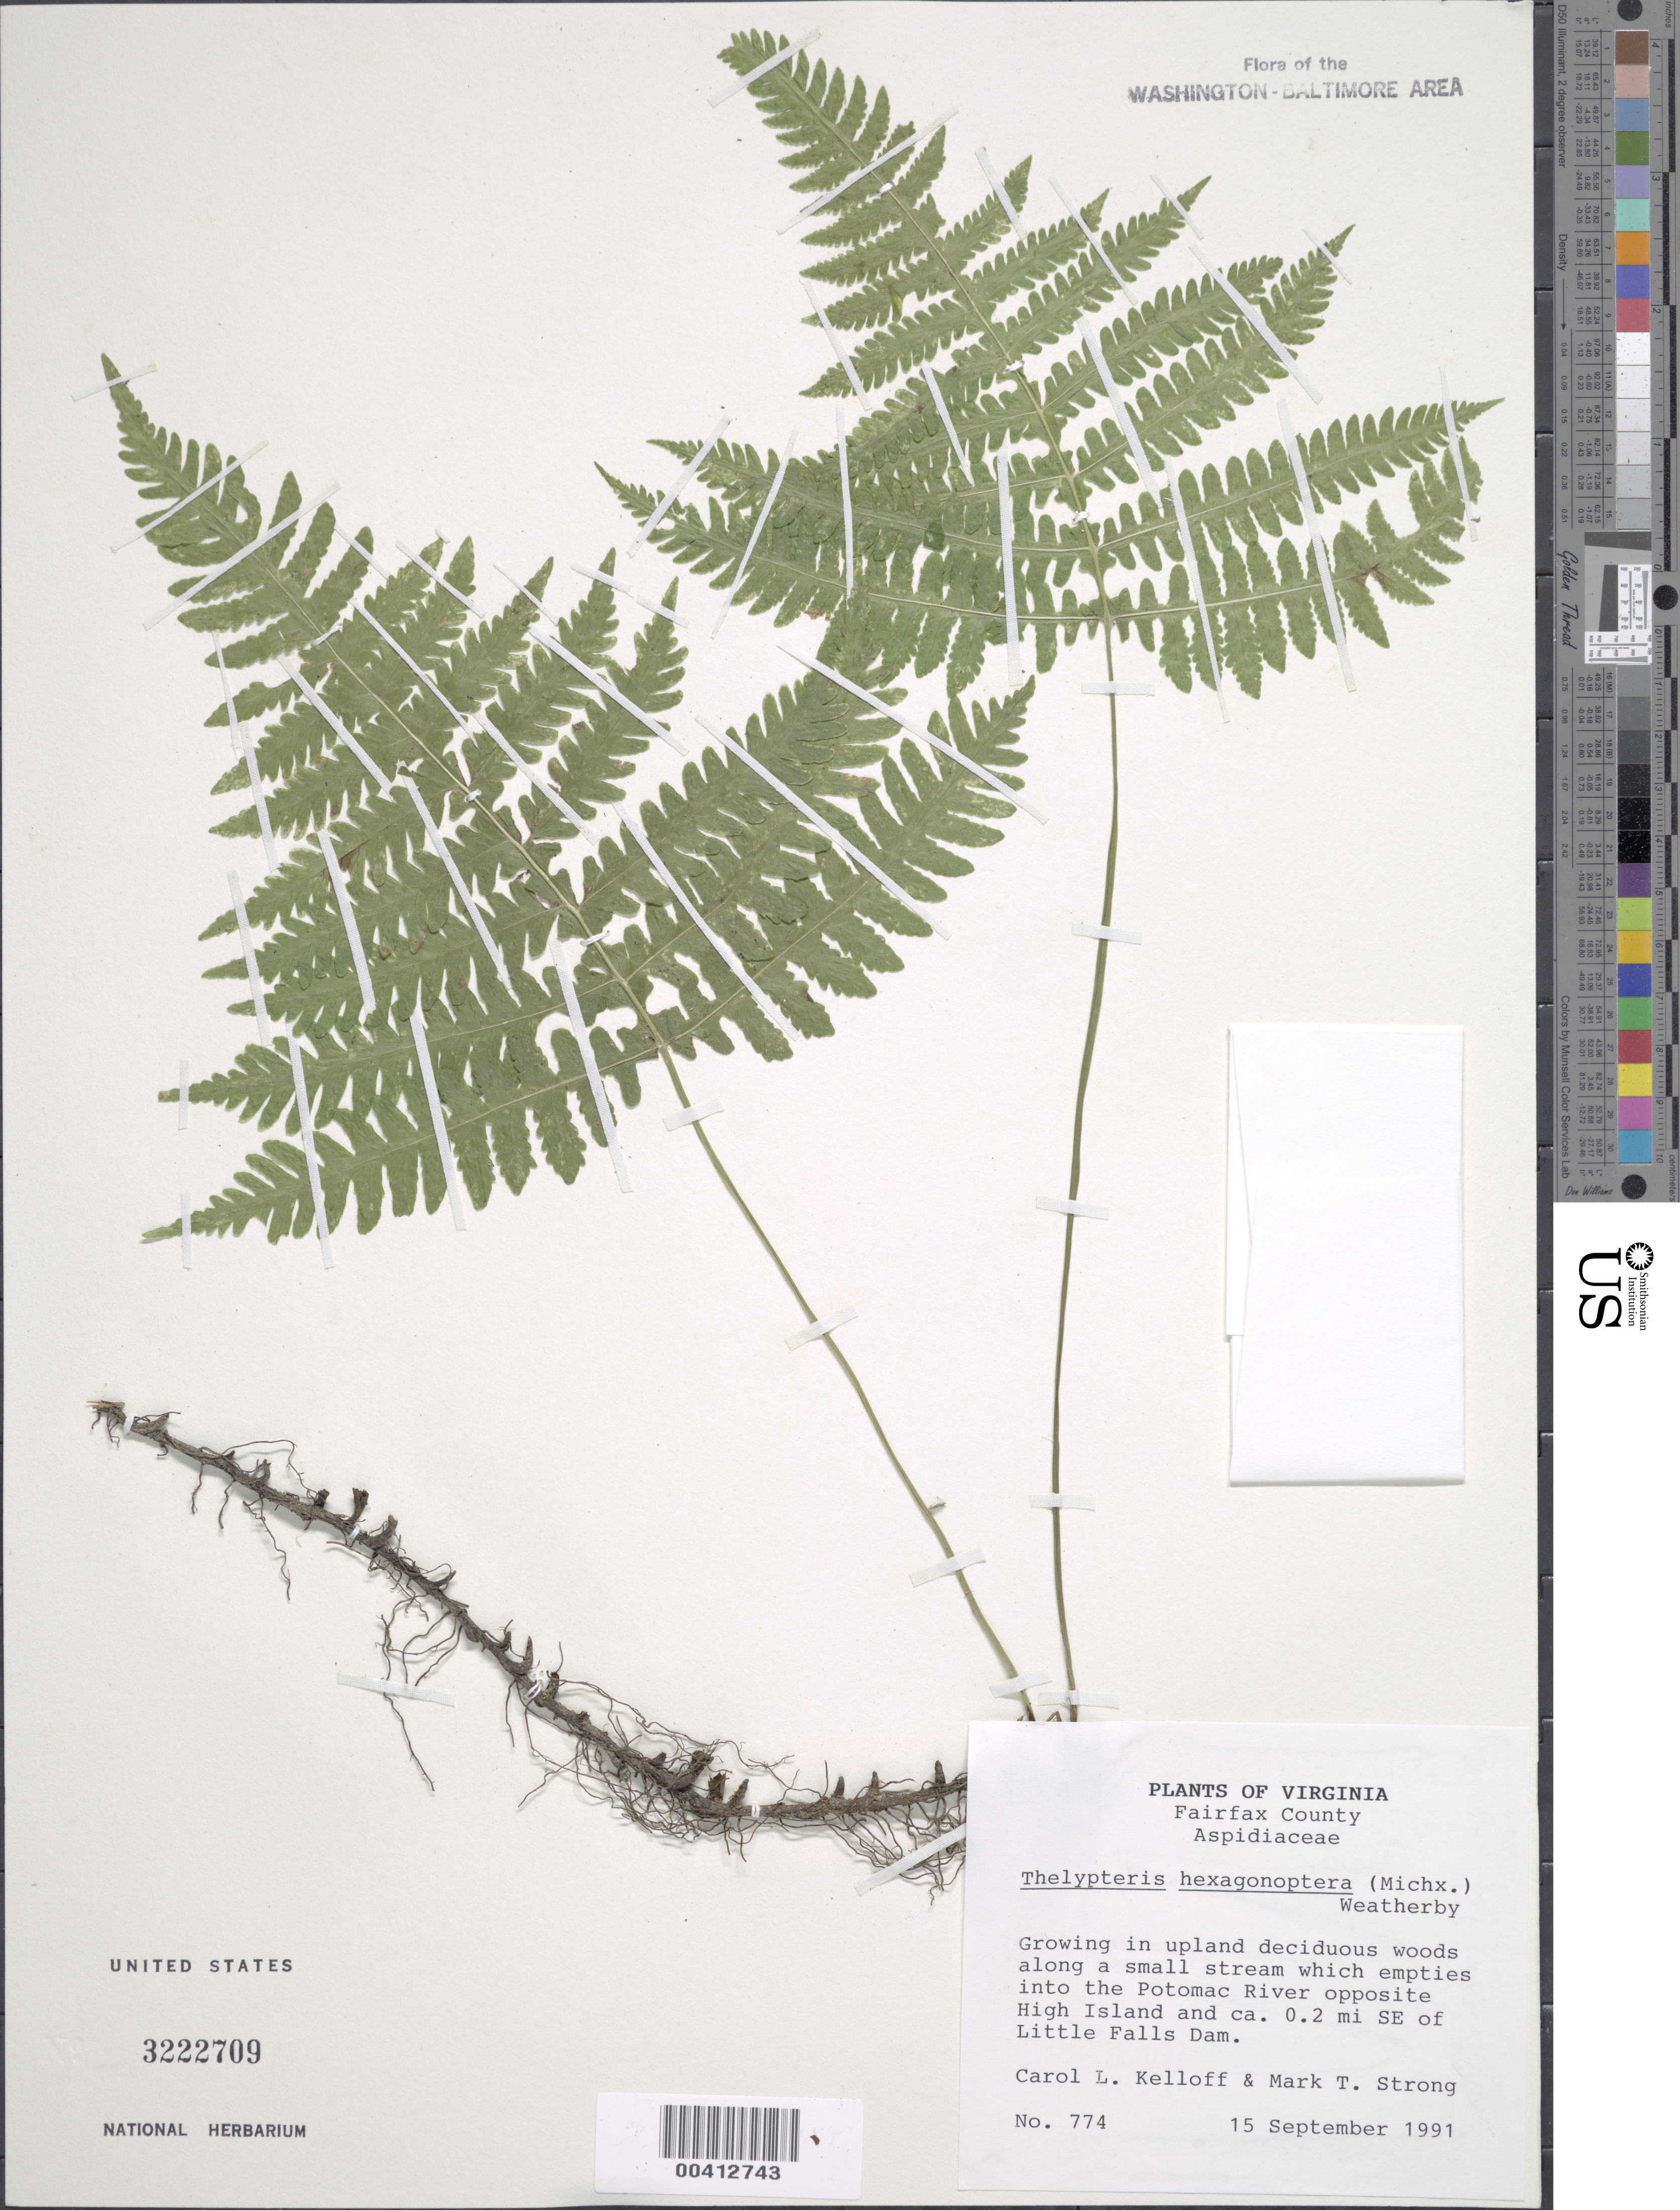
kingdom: Plantae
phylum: Tracheophyta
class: Polypodiopsida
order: Polypodiales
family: Thelypteridaceae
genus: Phegopteris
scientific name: Phegopteris hexagonoptera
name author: (Michx.) Fée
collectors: C. L. Kelloff & M. T. Strong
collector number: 774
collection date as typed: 15 Sep 1991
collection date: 1991-09-15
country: United States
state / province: Virginia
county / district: Fairfax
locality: Se of Little Falls Dam, opposite High Island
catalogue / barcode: US 3222709